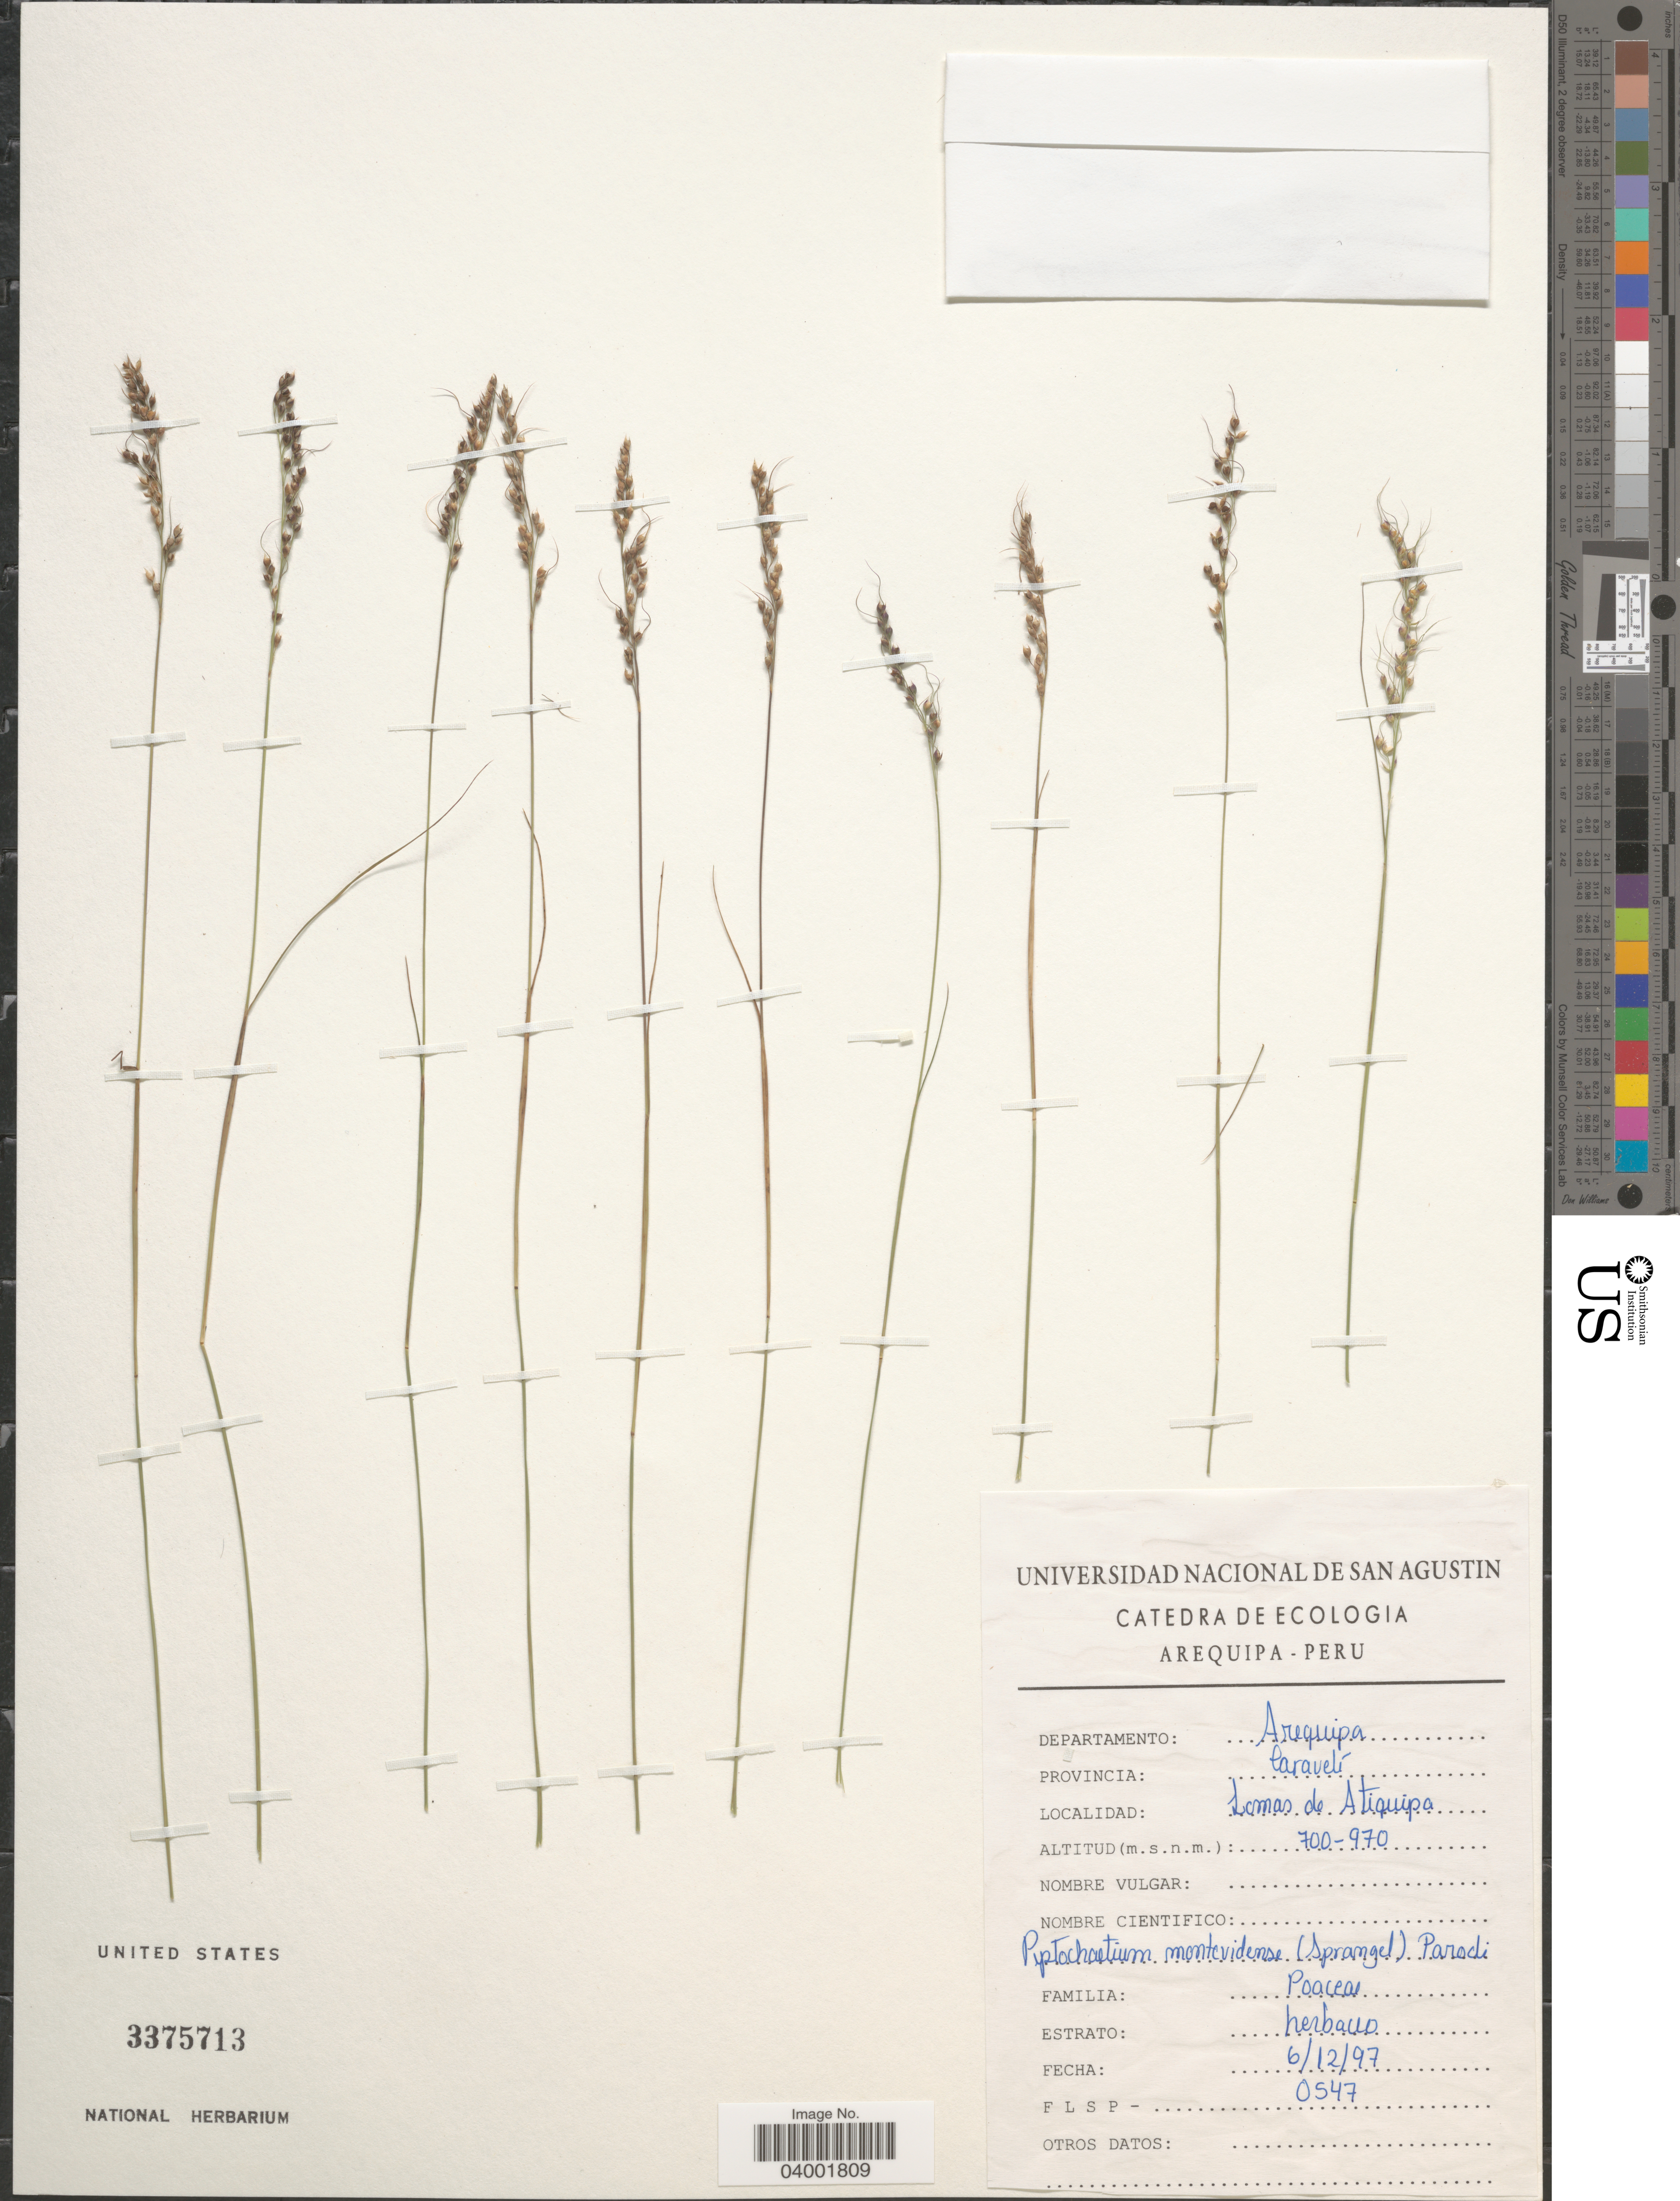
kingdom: Plantae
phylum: Tracheophyta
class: Liliopsida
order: Poales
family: Poaceae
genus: Piptochaetium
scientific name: Piptochaetium montevidense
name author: (Spreng.) Parodi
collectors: Universidad Nacional de San Agustin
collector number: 0547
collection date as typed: Transcribed d/m/y: 6/12/97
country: Peru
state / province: Arequipa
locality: Departamento Arequipa. Provincia Caravelí. Lomas de Atiquipa.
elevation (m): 700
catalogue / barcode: US 3375713